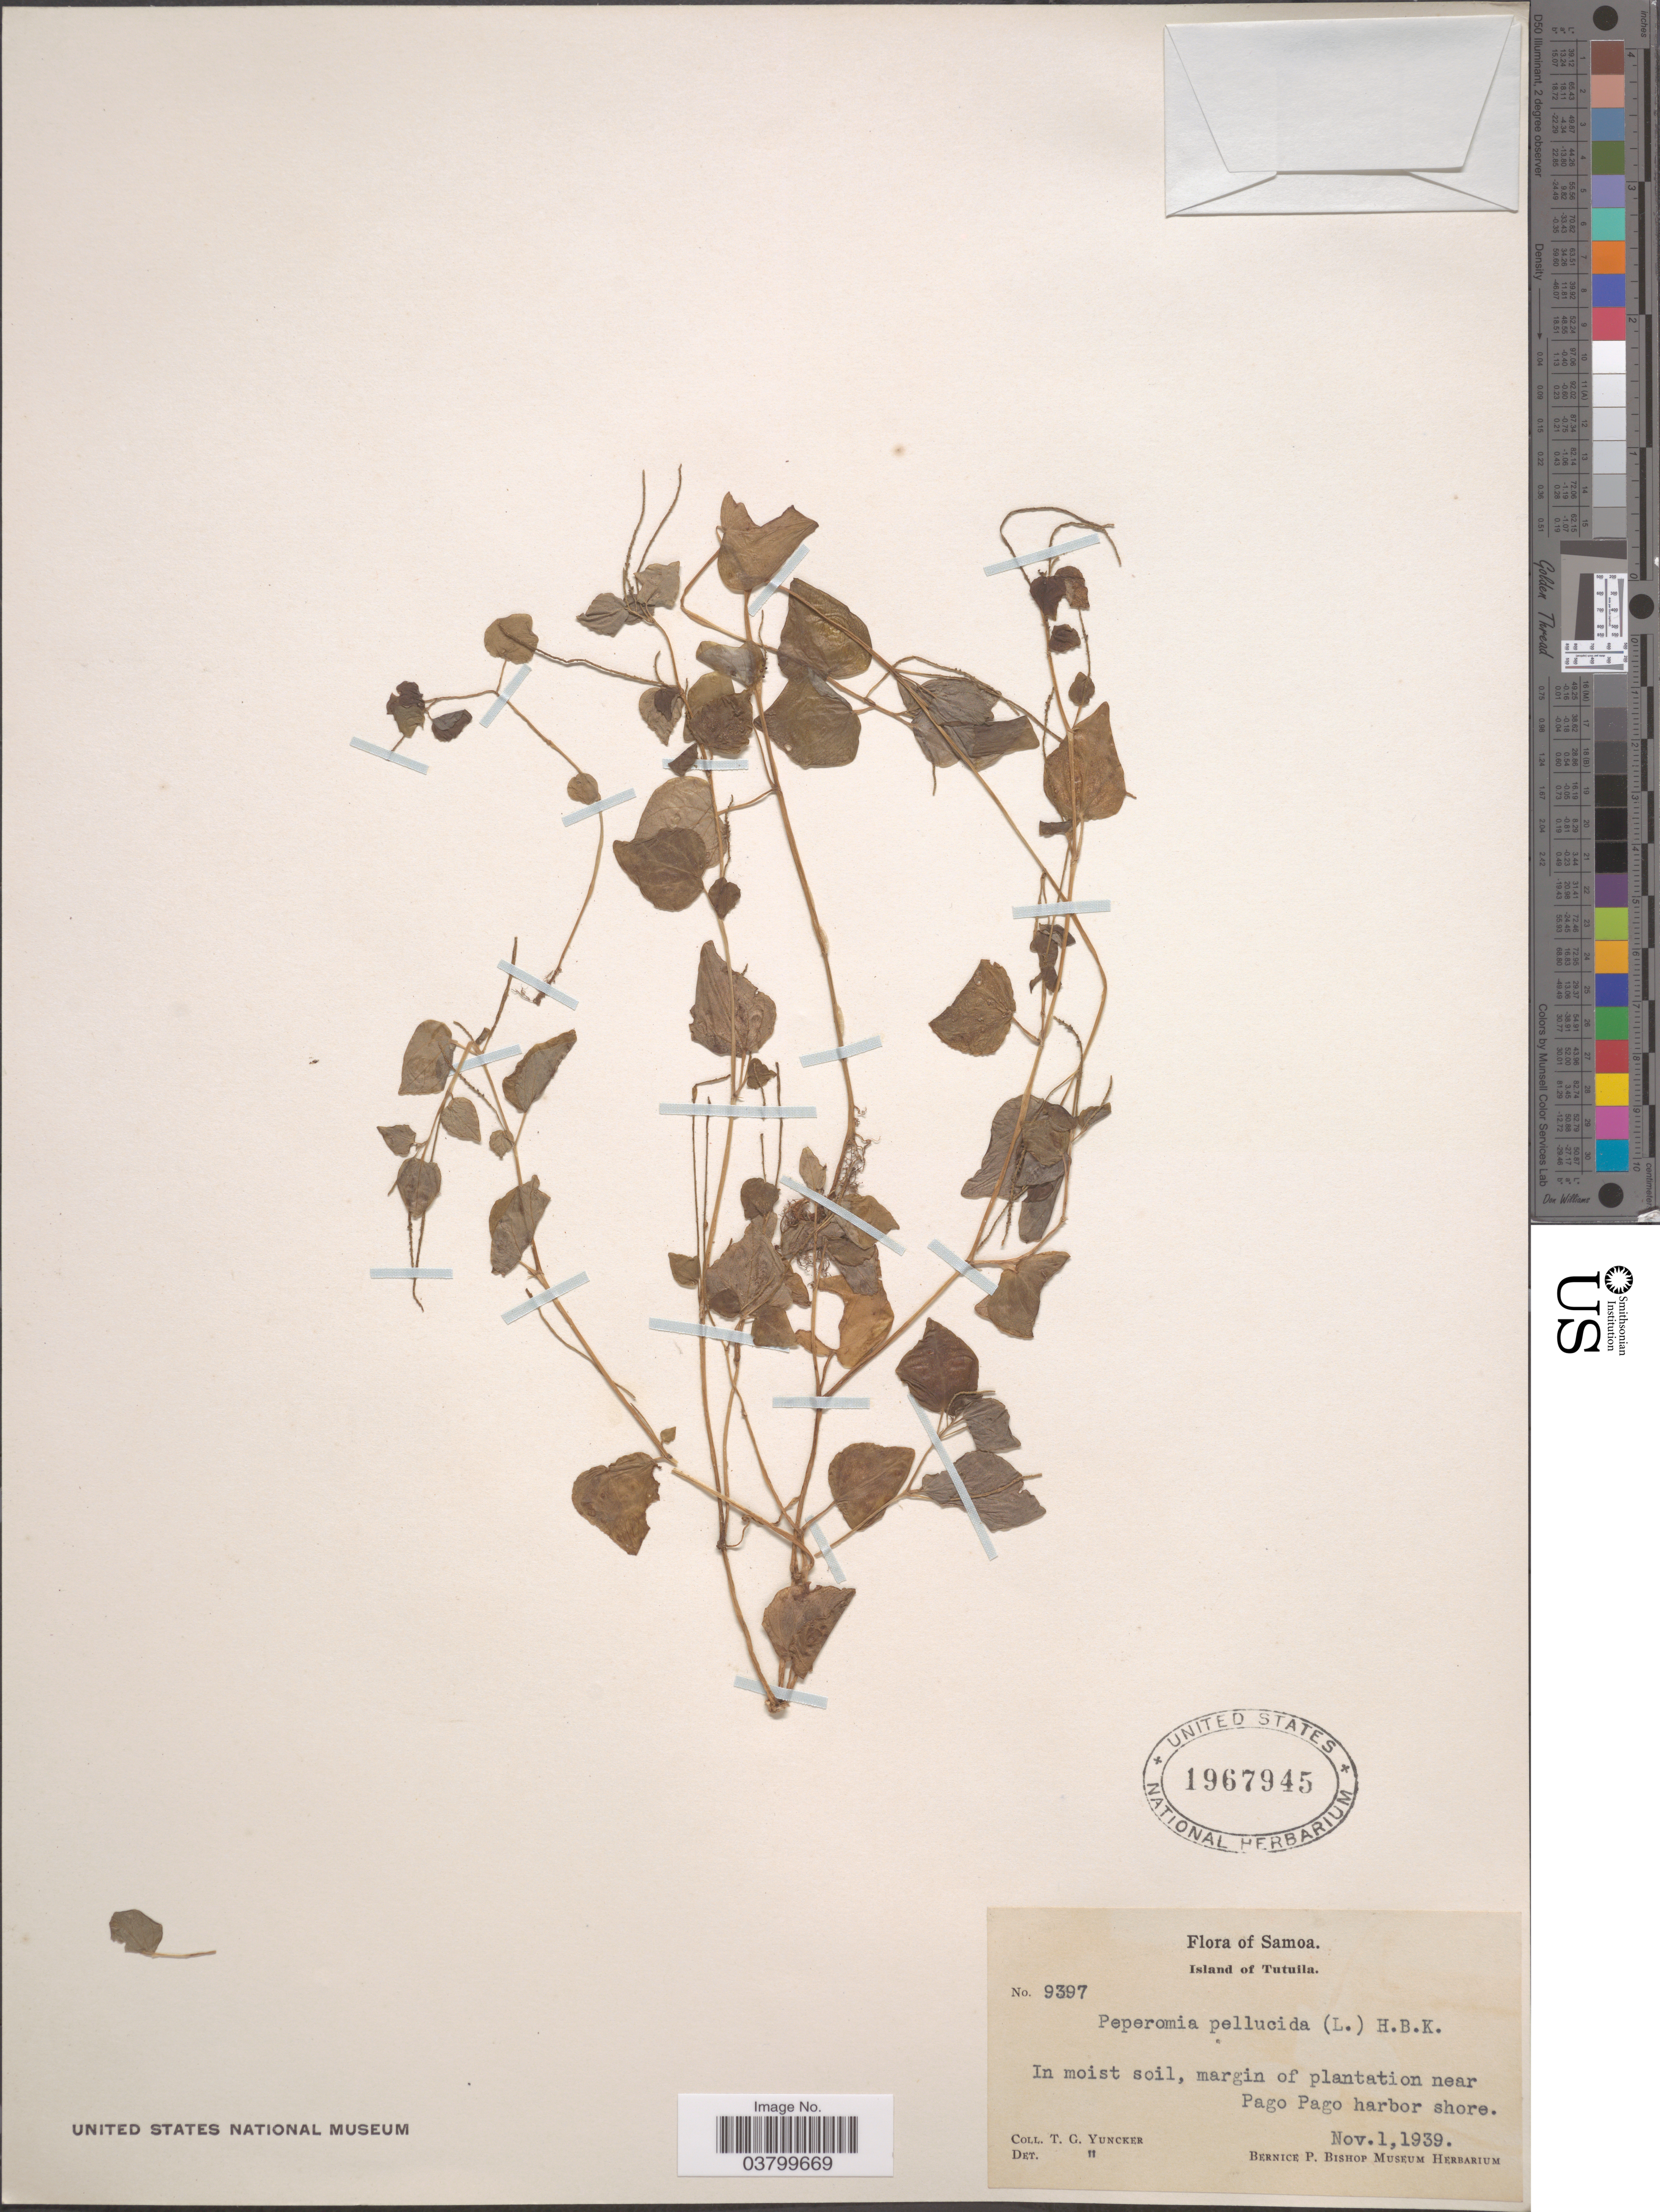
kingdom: Plantae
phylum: Tracheophyta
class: Magnoliopsida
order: Piperales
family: Piperaceae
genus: Peperomia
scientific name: Peperomia pellucida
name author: (L.) Kunth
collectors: T. G. Yuncker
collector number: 9397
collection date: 1939-11-01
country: American Samoa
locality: Samoa. Island of Tutuila. Margin of plantation near Pago Pago harbor shore.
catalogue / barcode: US 1967945